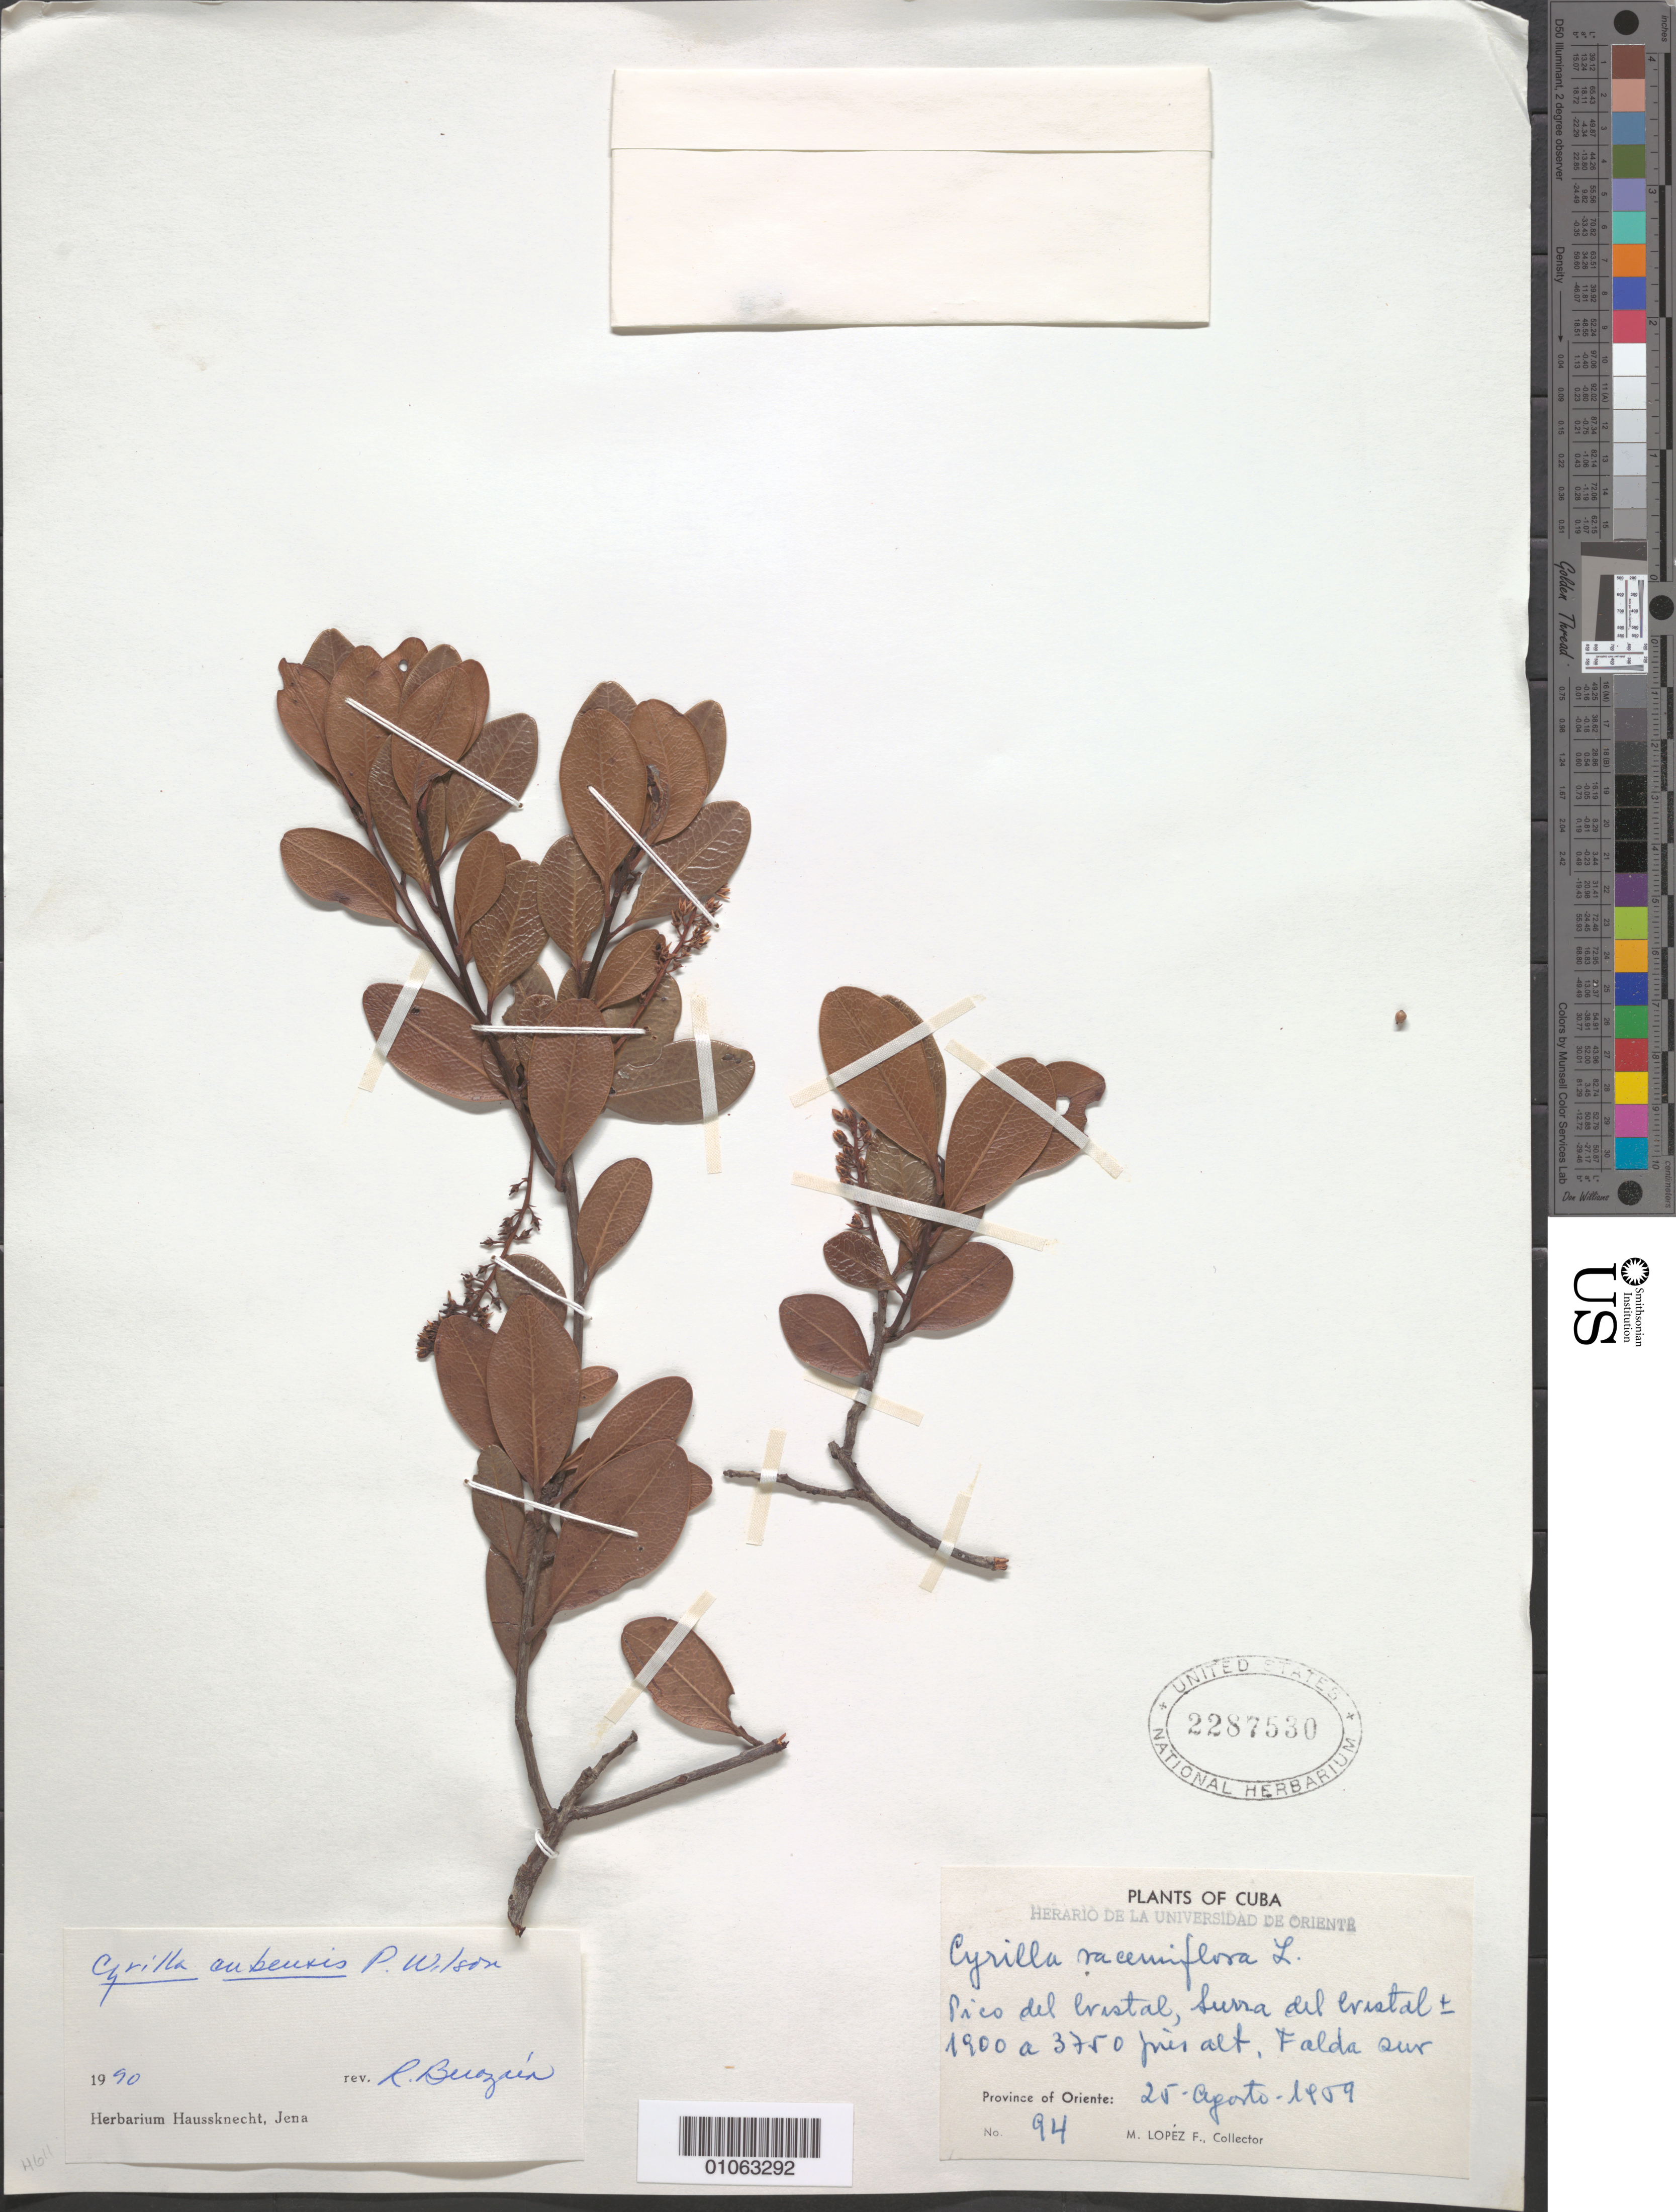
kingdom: Plantae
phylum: Tracheophyta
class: Magnoliopsida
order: Ericales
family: Cyrillaceae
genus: Cyrilla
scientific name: Cyrilla cubensis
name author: P. Wilson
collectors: M. López Figueiras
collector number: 94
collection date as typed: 25 Aug 1959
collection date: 1959-08-25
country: Cuba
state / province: Oriente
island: Cuba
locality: Pico del Cristal, Sierra de Cristal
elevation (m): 579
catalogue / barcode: US 2287530